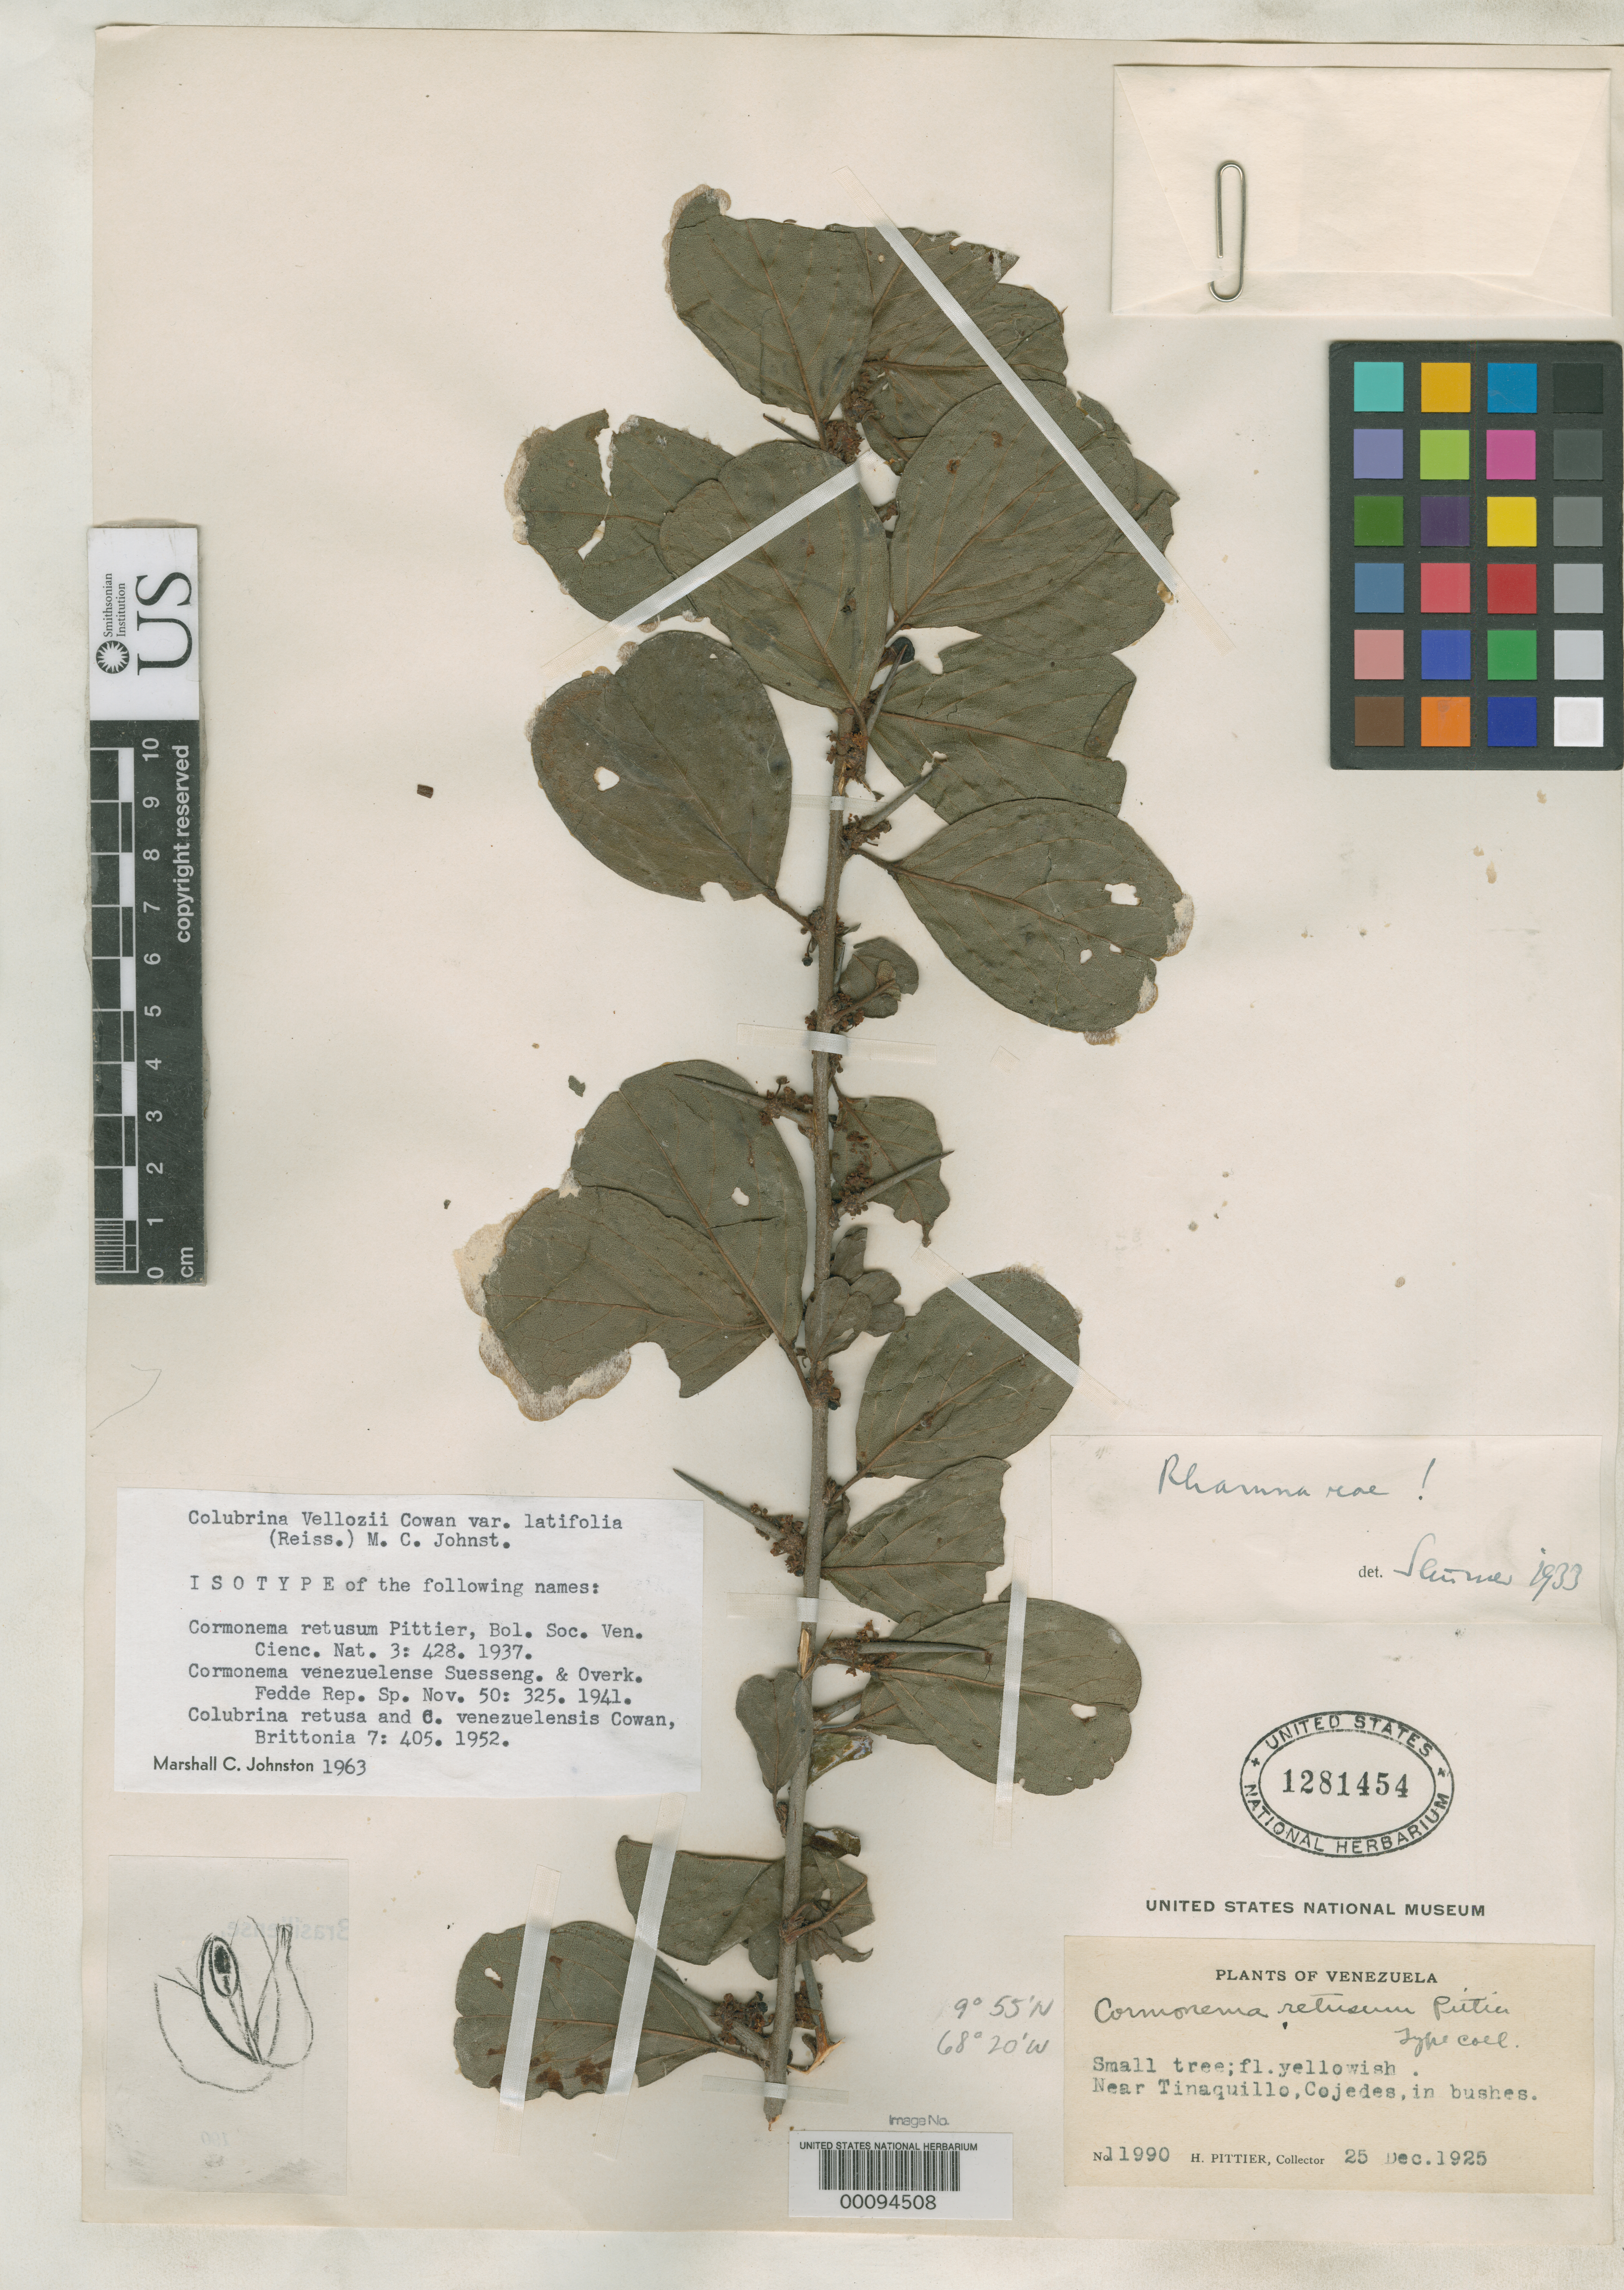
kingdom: Plantae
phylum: Tracheophyta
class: Magnoliopsida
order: Rosales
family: Rhamnaceae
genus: Cormonema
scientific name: Cormonema retusum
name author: Pittier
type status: Isotype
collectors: H. F. Pittier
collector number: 11990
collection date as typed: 25 Dec 1925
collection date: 1925-12-25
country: Venezuela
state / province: Cojedes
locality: Near Tinaquillo.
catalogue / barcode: US 1281454